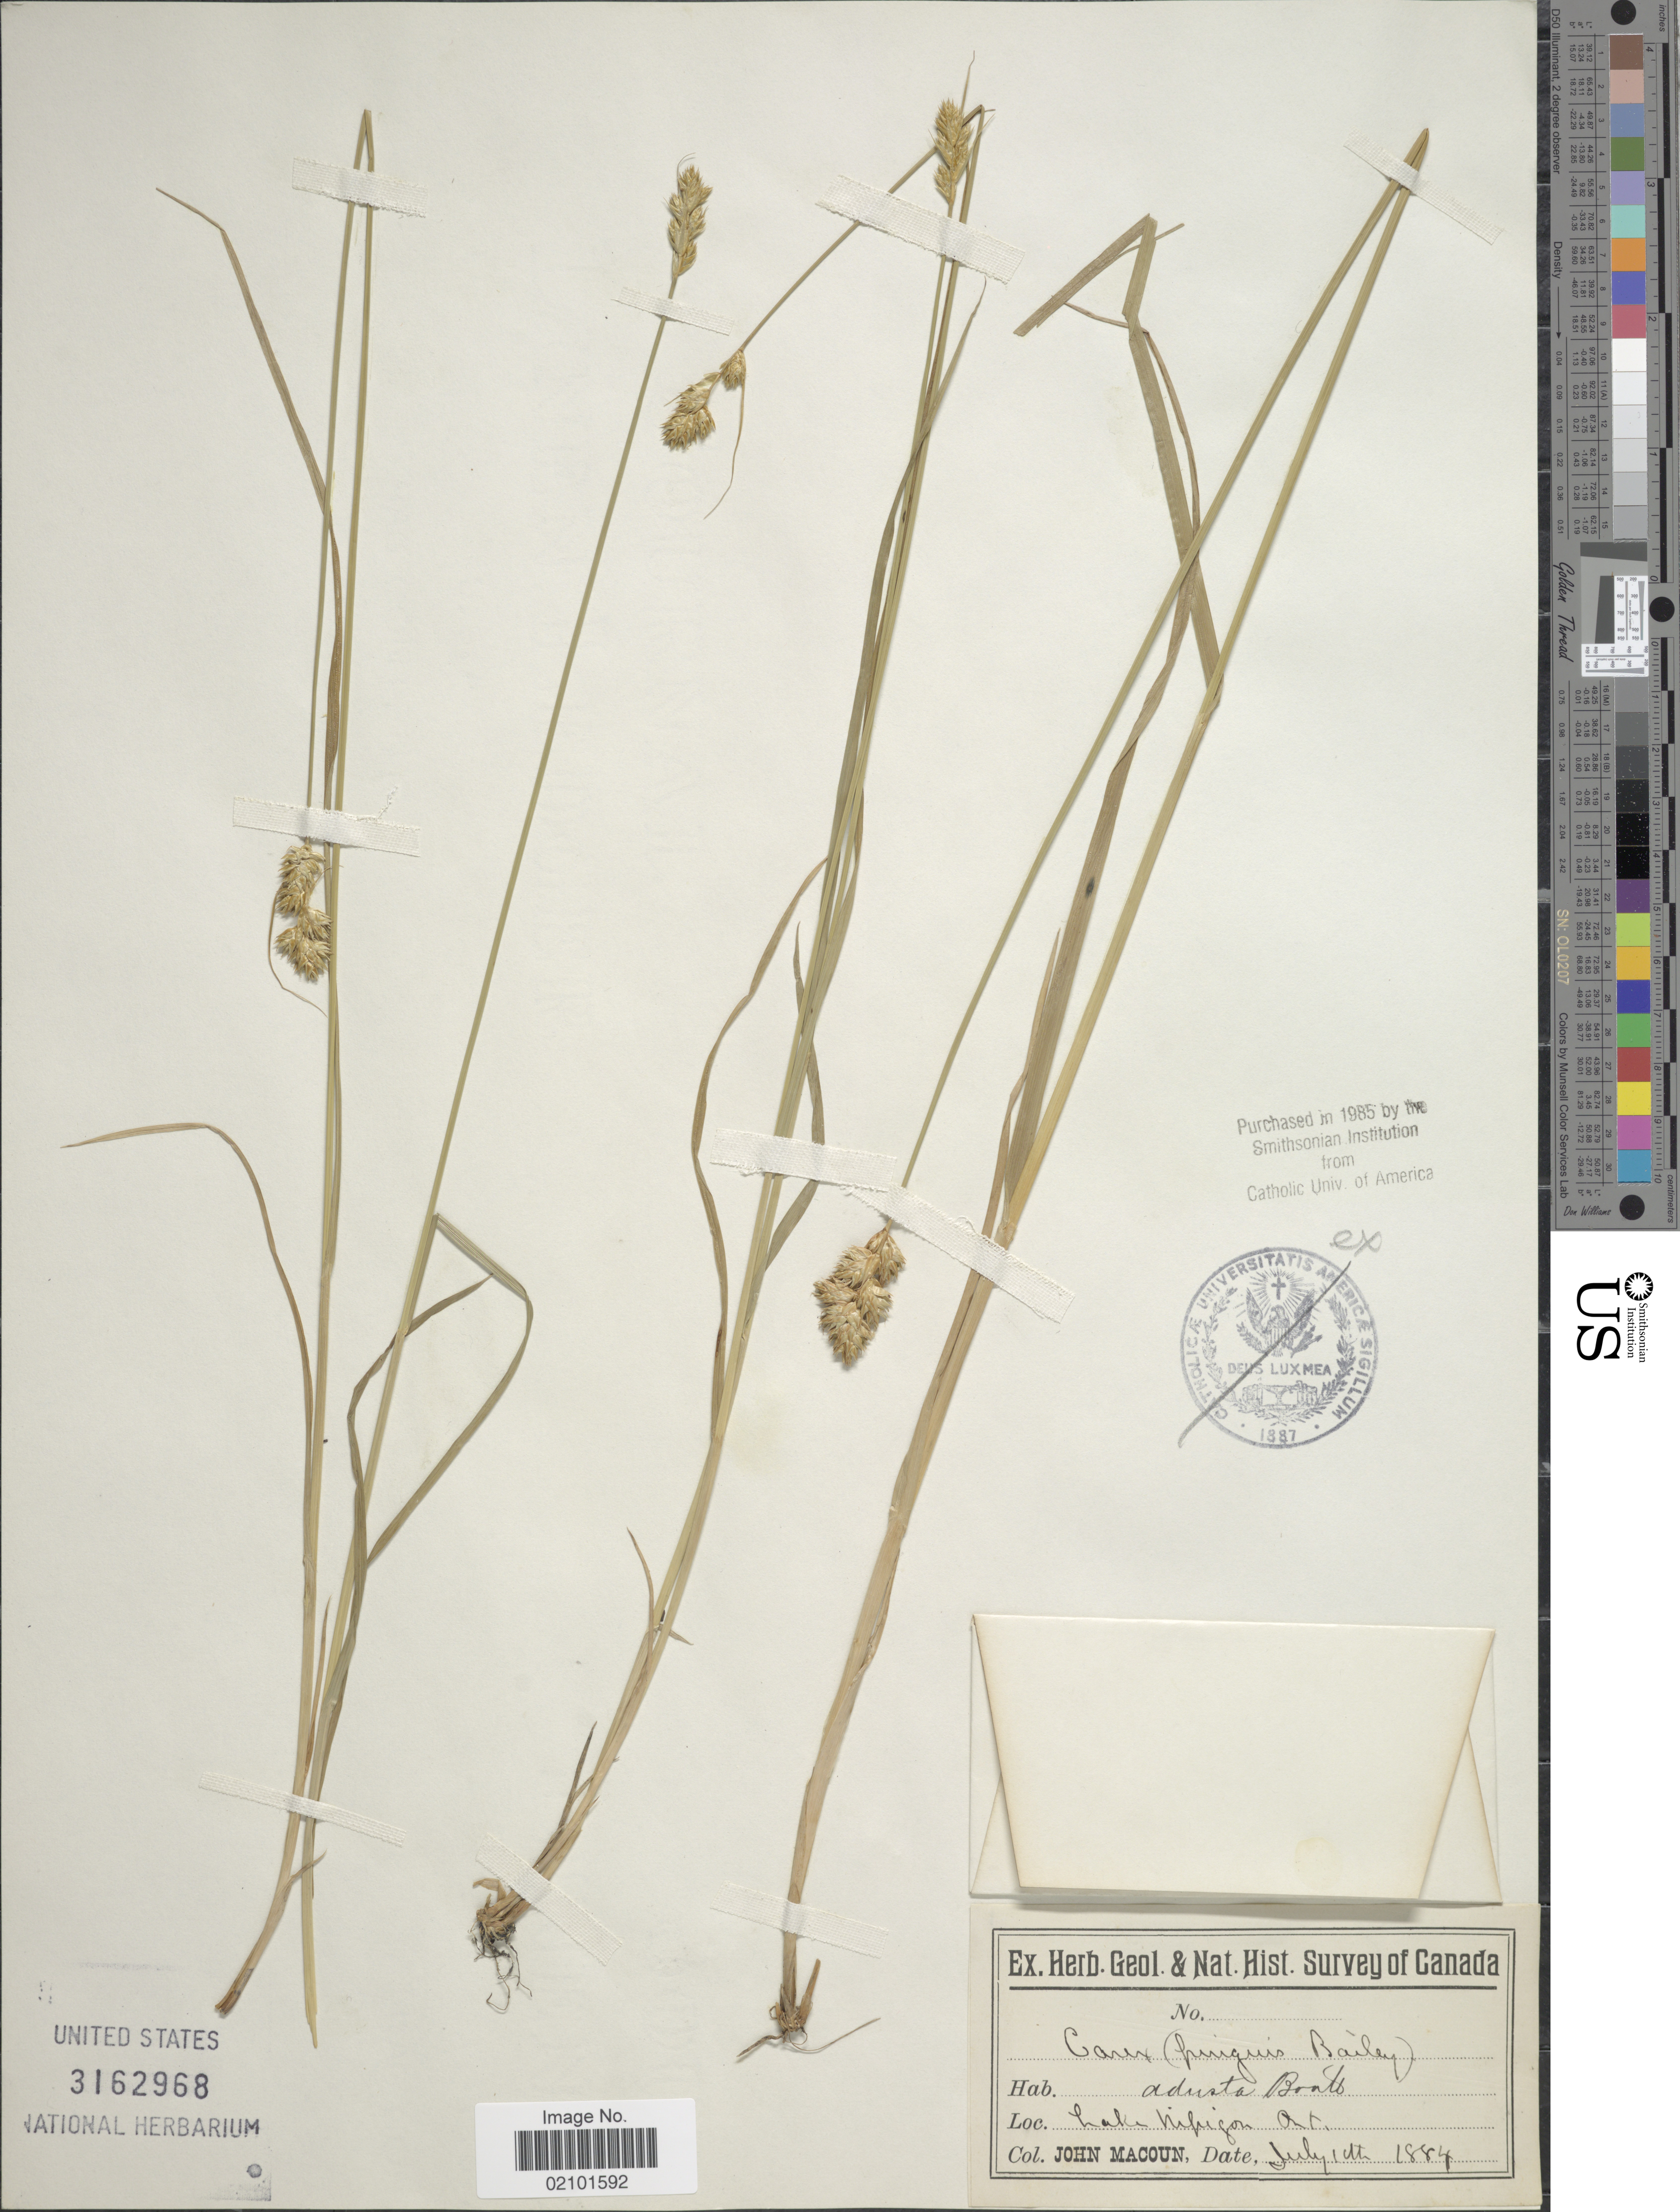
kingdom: Plantae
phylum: Tracheophyta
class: Liliopsida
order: Poales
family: Cyperaceae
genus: Carex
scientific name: Carex adusta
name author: Boott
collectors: J. Macoun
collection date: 1884-07-01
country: Canada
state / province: Ontario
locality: Lake Nipigon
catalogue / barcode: US 3162968